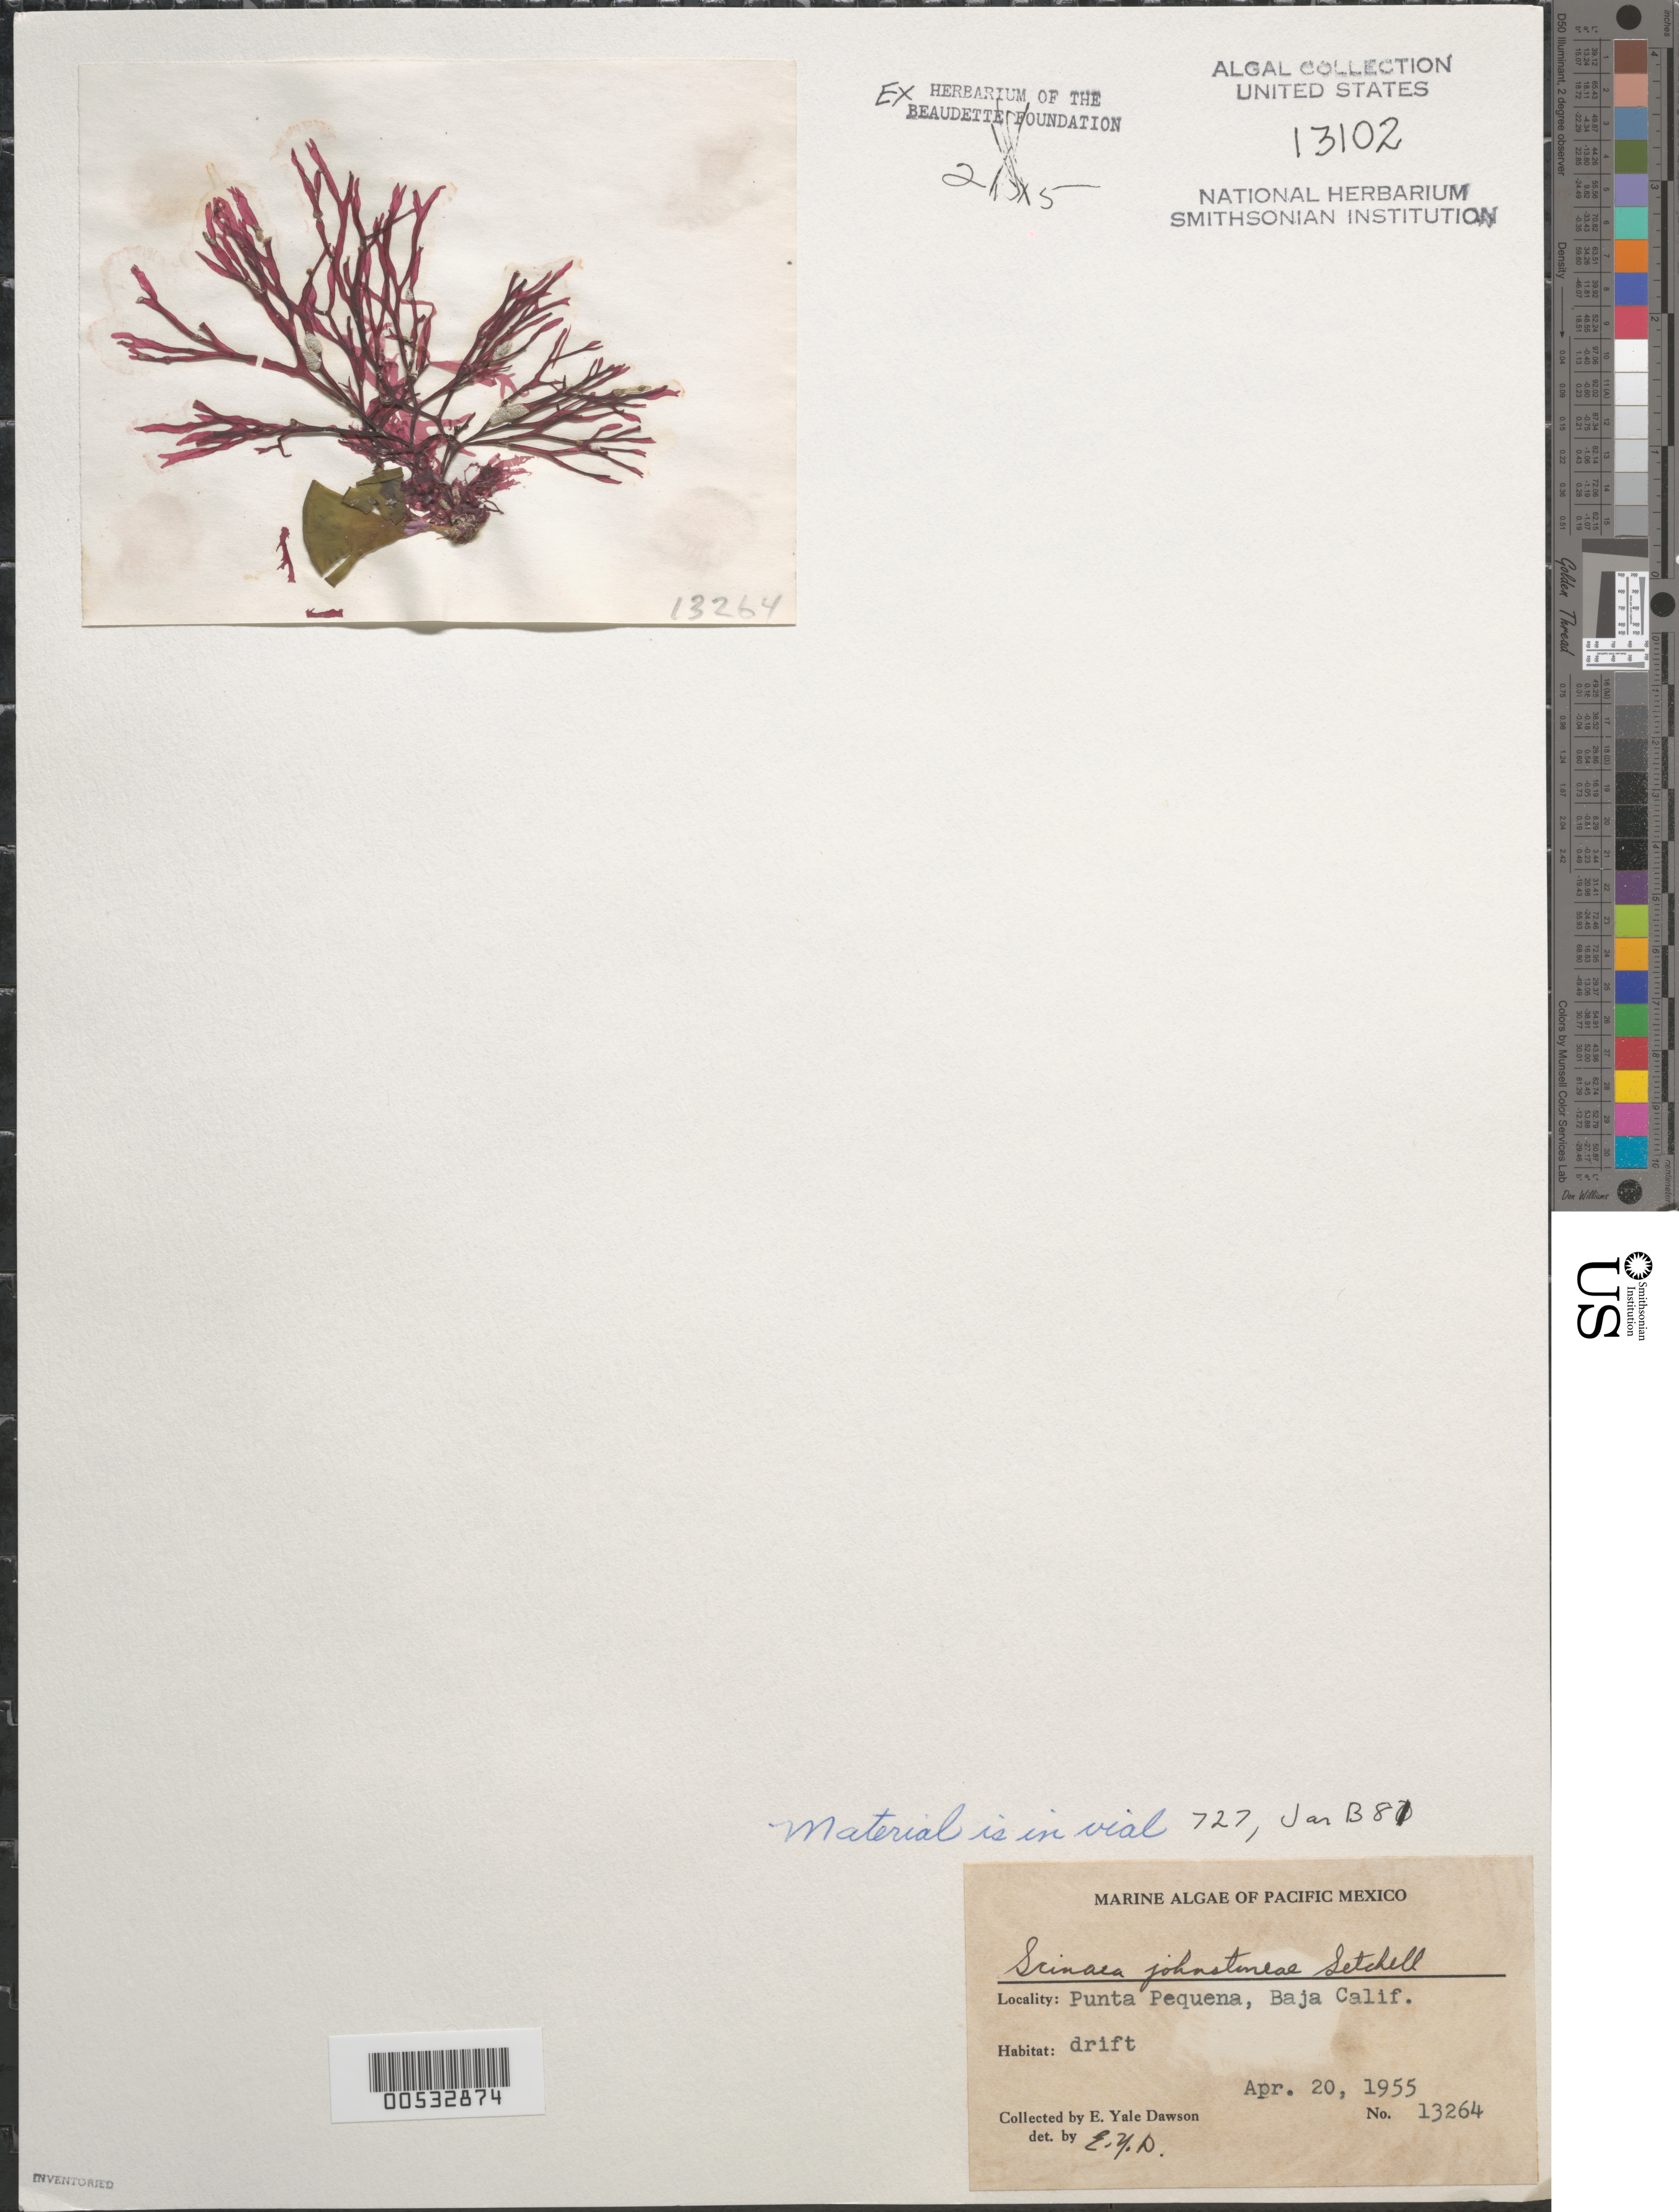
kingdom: Plantae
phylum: Rhodophyta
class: Florideophyceae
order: Nemaliales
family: Scinaiaceae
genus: Scinaia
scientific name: Scinaia johnstoniae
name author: Setch.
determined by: Dawson, E. Y.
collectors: E. Y. Dawson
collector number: EYD 13264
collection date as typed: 20 Apr 1955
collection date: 1955-04-20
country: Mexico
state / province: Baja California Sur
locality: Punta Pequena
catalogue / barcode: US 13102